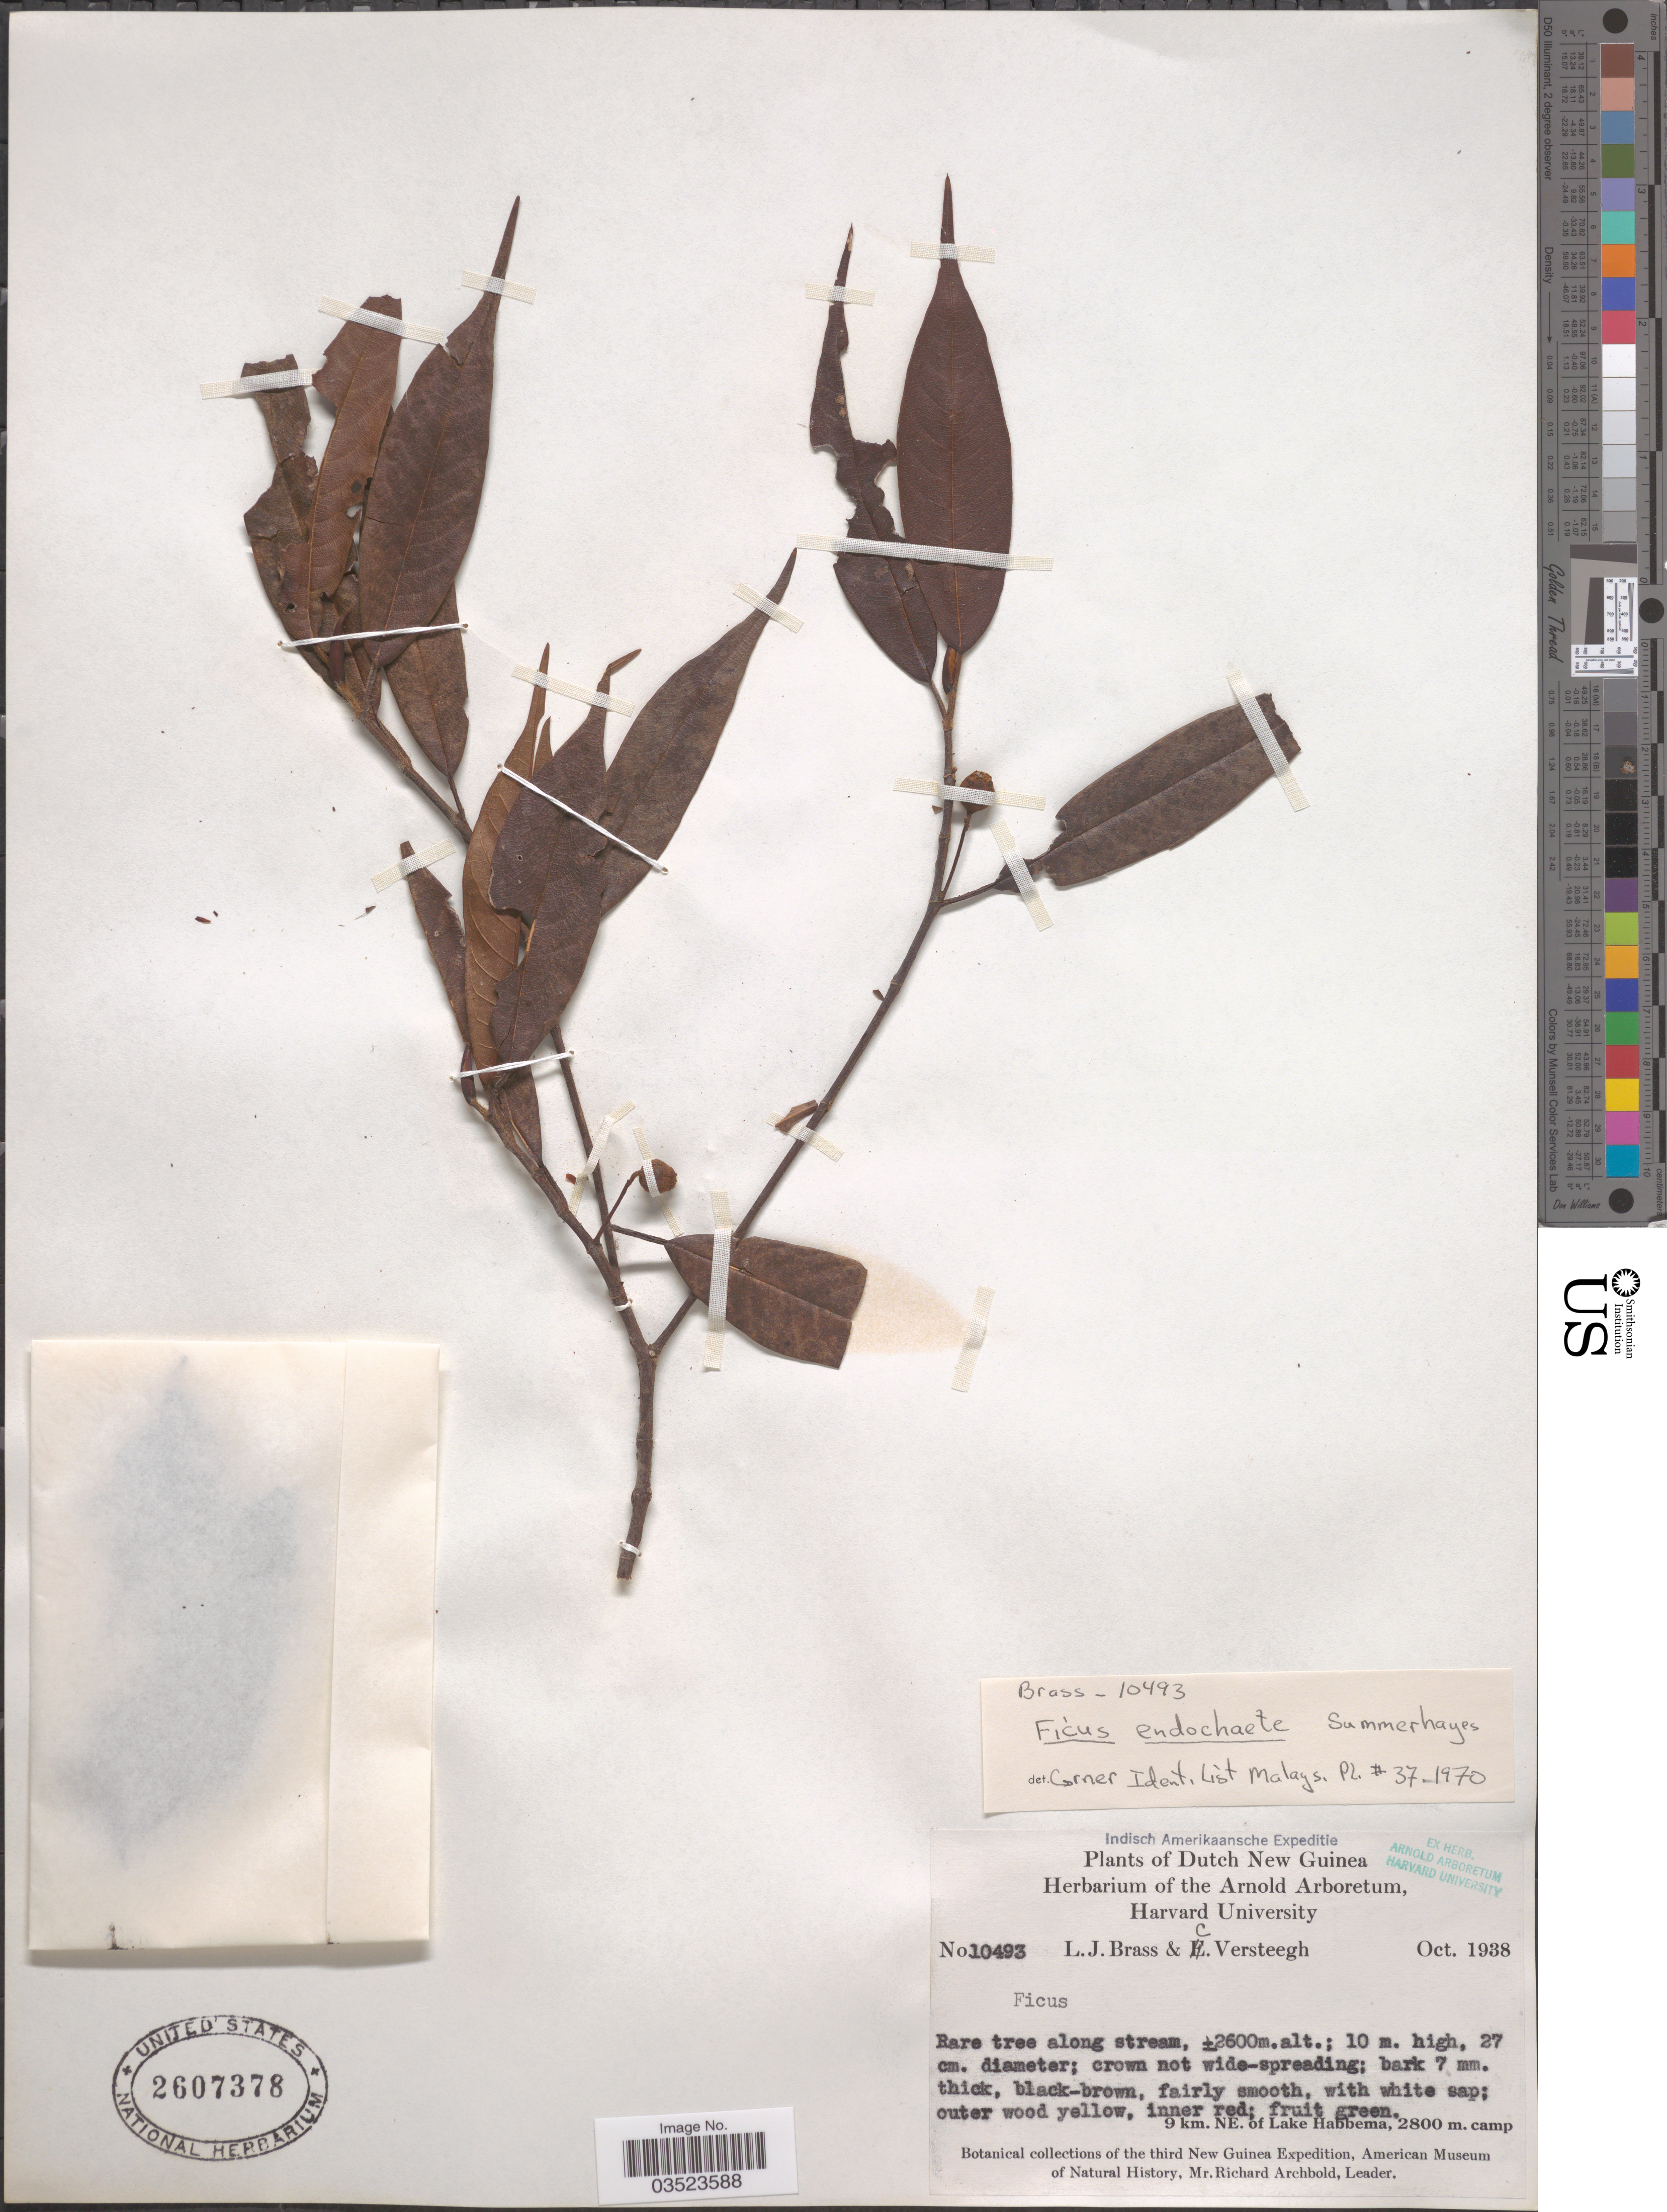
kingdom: Plantae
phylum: Tracheophyta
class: Magnoliopsida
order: Rosales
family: Moraceae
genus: Ficus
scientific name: Ficus endochaete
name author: Summerh.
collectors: L. J. Brass & C. Versteegh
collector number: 10493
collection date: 1938-10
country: Indonesia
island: New Guinea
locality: Dutch New Guinea. 9 km. NE. of Lake Habbema. New Guinea.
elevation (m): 2800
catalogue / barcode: US 2607378